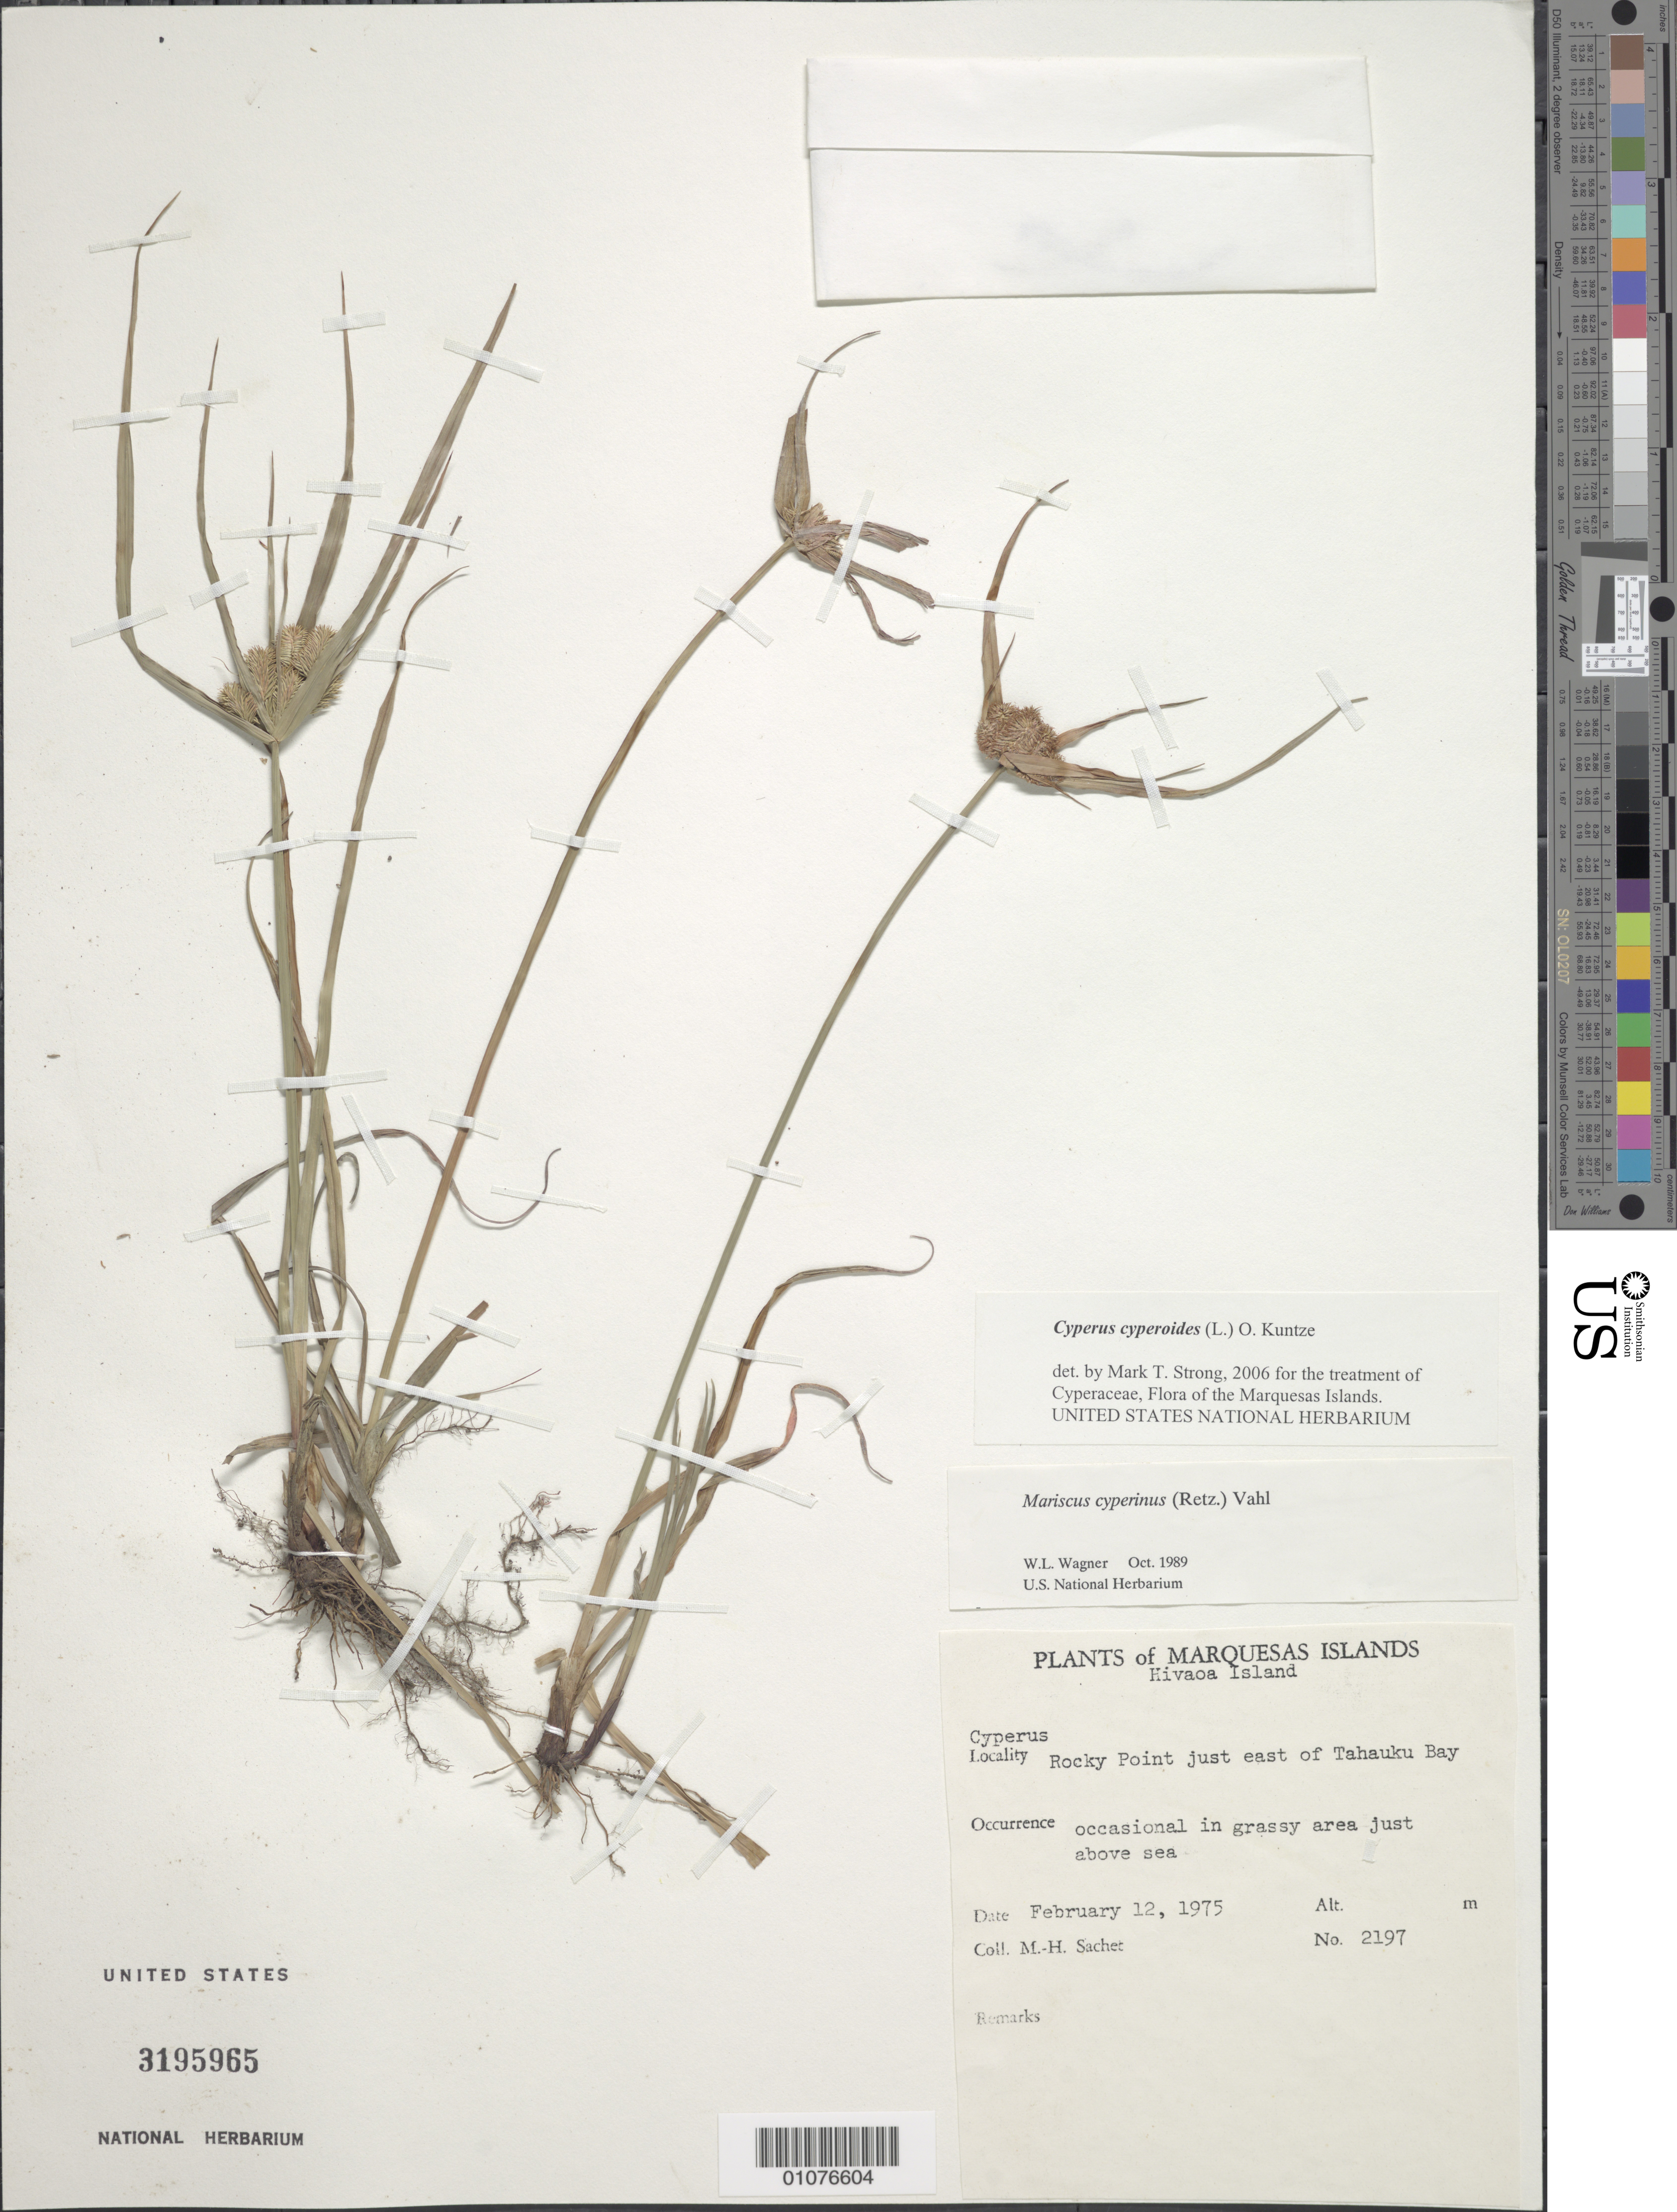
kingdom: Plantae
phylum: Tracheophyta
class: Liliopsida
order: Poales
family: Cyperaceae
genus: Cyperus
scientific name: Cyperus cyperoides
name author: (L.) Kuntze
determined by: Strong, M. T., (US), Smithsonian Institution - National Museum of Natural History (UNITED STATES)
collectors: M.-H. Sachet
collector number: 2197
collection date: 1975-02-12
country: French Polynesia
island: Hiva Oa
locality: rocky point just E of Tahauka Bay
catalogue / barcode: US 3195965